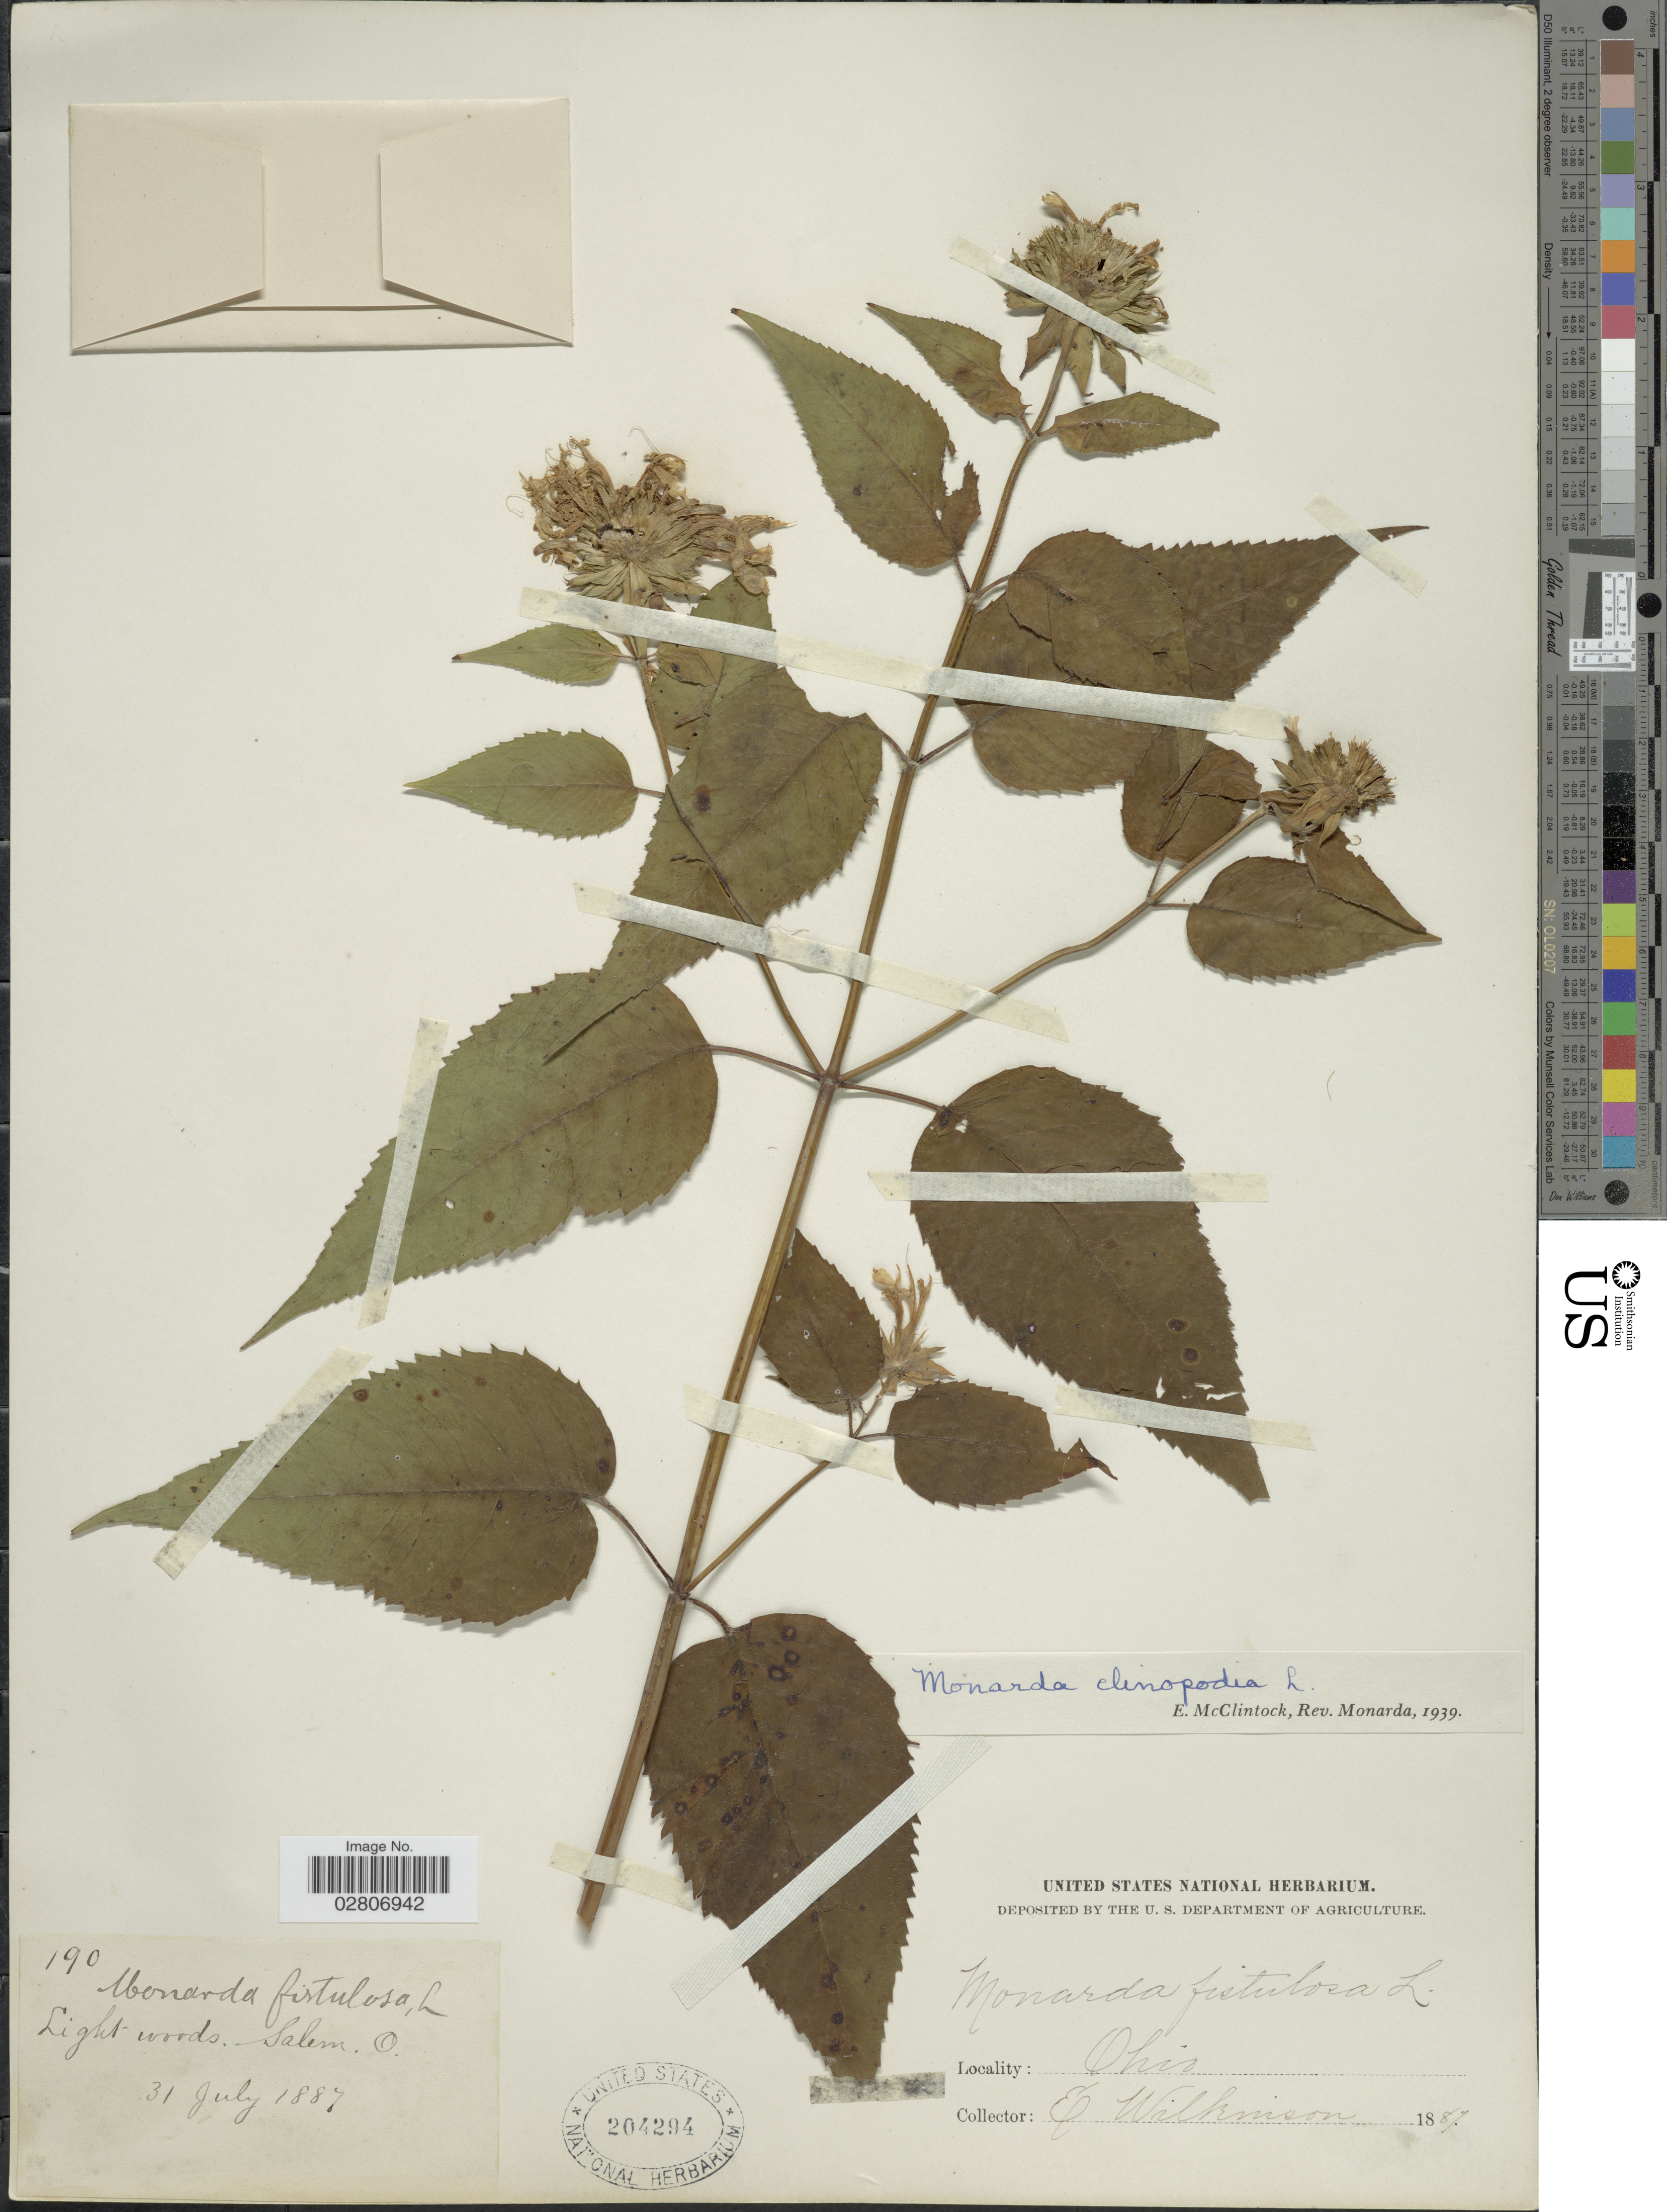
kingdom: Plantae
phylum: Tracheophyta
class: Magnoliopsida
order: Lamiales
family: Lamiaceae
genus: Monarda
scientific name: Monarda clinopodia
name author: L.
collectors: E. Wilkinson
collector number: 190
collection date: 1887-07-31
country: United States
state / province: Ohio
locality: Salem.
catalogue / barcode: US 204294